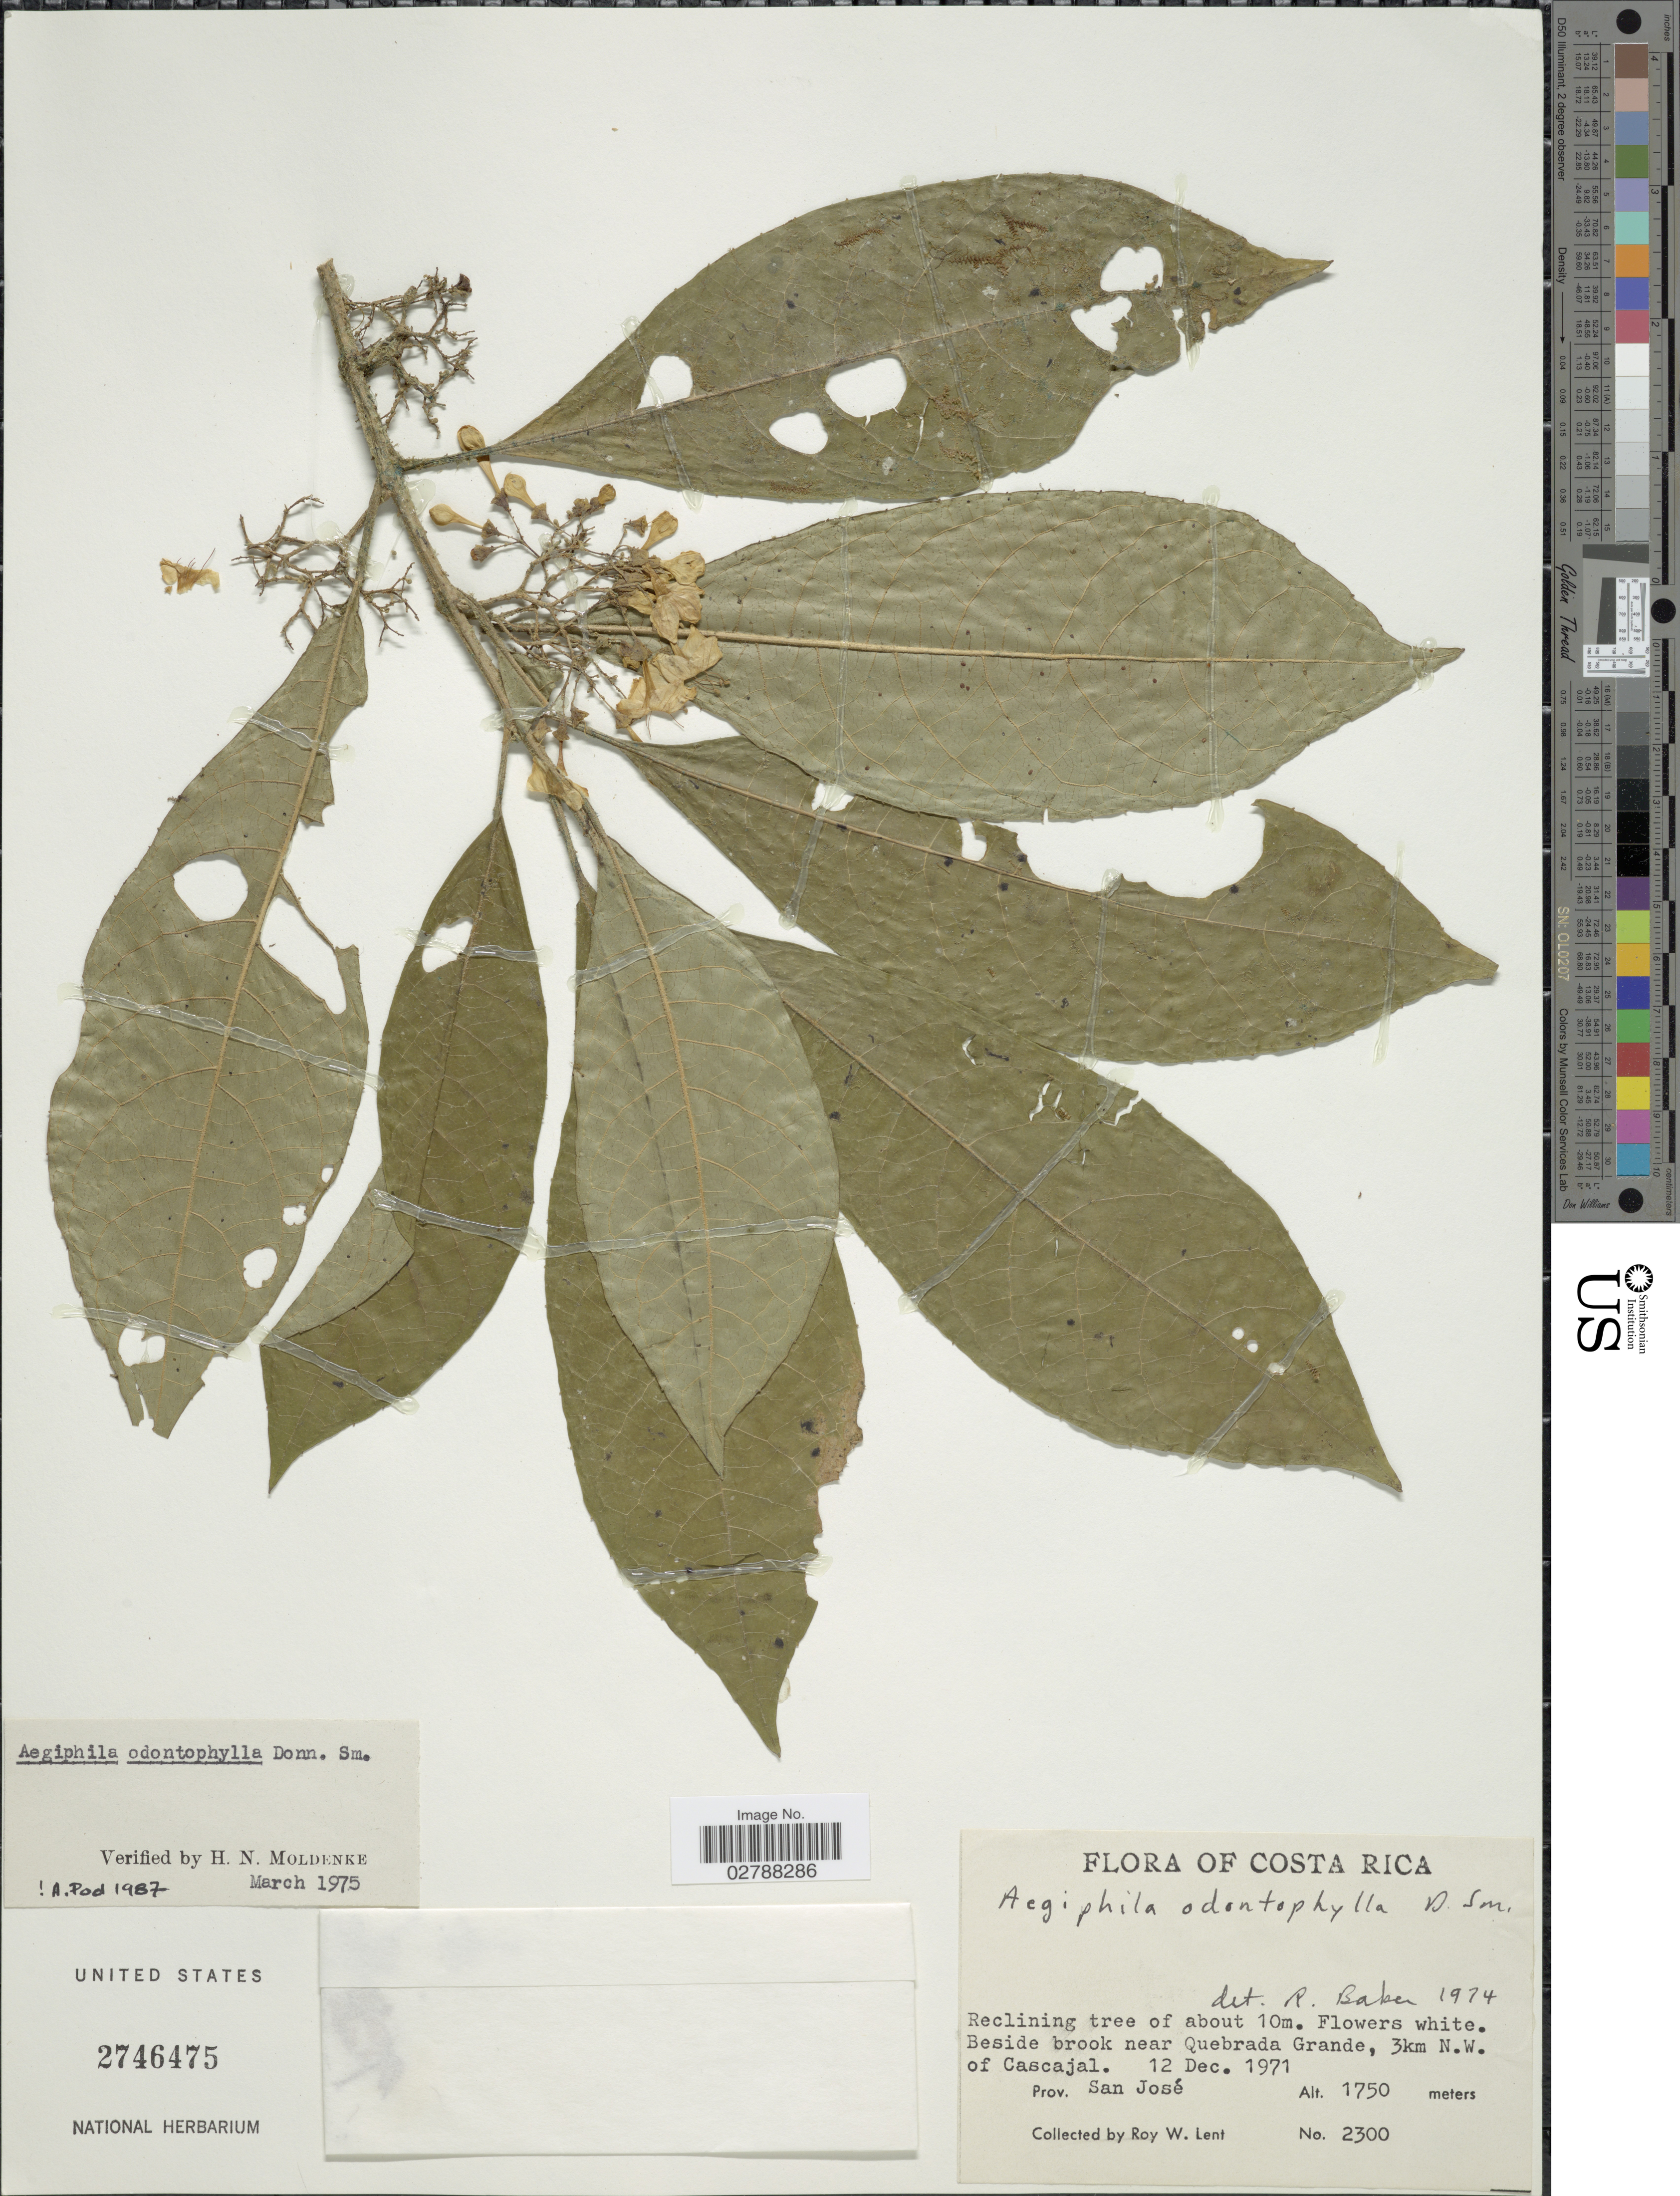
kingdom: Plantae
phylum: Tracheophyta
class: Magnoliopsida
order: Lamiales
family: Lamiaceae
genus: Aegiphila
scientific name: Aegiphila odontophylla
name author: Donn. Sm.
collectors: R. W. Lent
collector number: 2300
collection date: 1971-12-12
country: Costa Rica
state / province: San José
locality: Beside brook near Quebrada Grande, 3km N.W. of Cascajal. Prov. San José.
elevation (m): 1750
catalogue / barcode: US 2746475